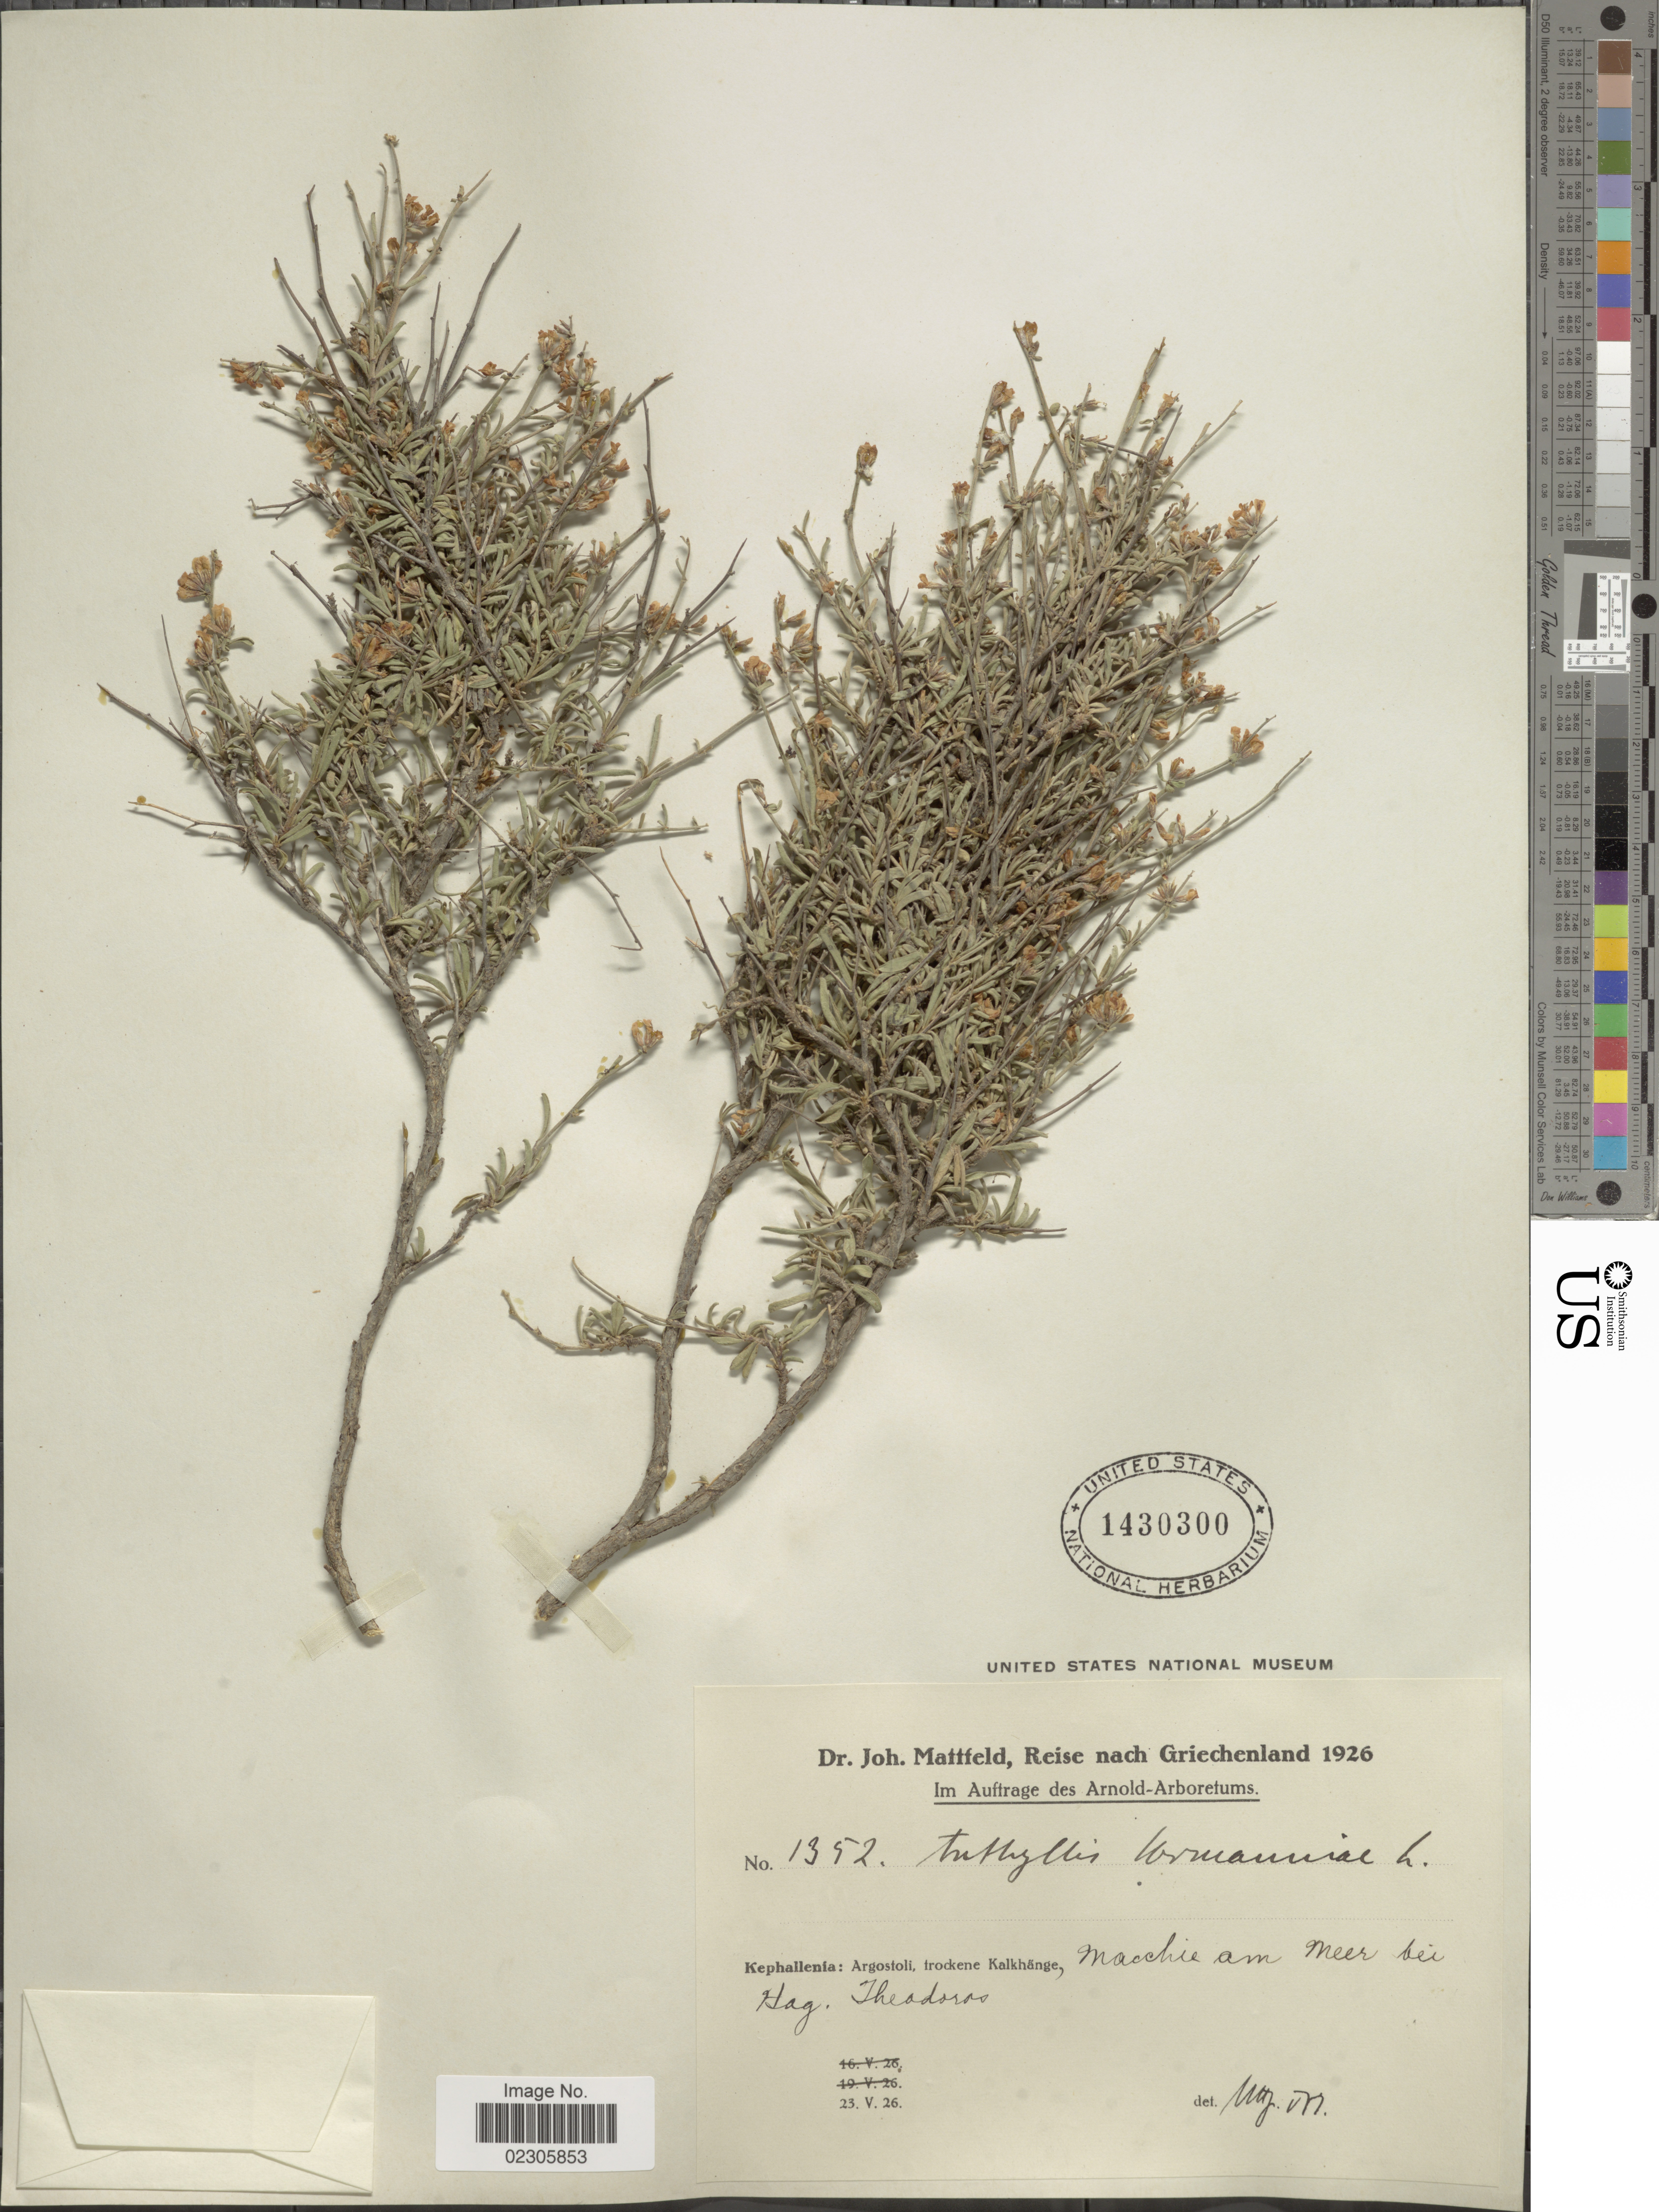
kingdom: Plantae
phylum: Tracheophyta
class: Magnoliopsida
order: Fabales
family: Fabaceae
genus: Anthyllis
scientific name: Anthyllis hermanniae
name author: L.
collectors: J. Mattfeld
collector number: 1352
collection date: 1926-05-23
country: Greece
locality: Kephallenia: Argostoli, trockene Kalkhange, macchie am meer bei Hag.Theadoros.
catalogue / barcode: US 1430300